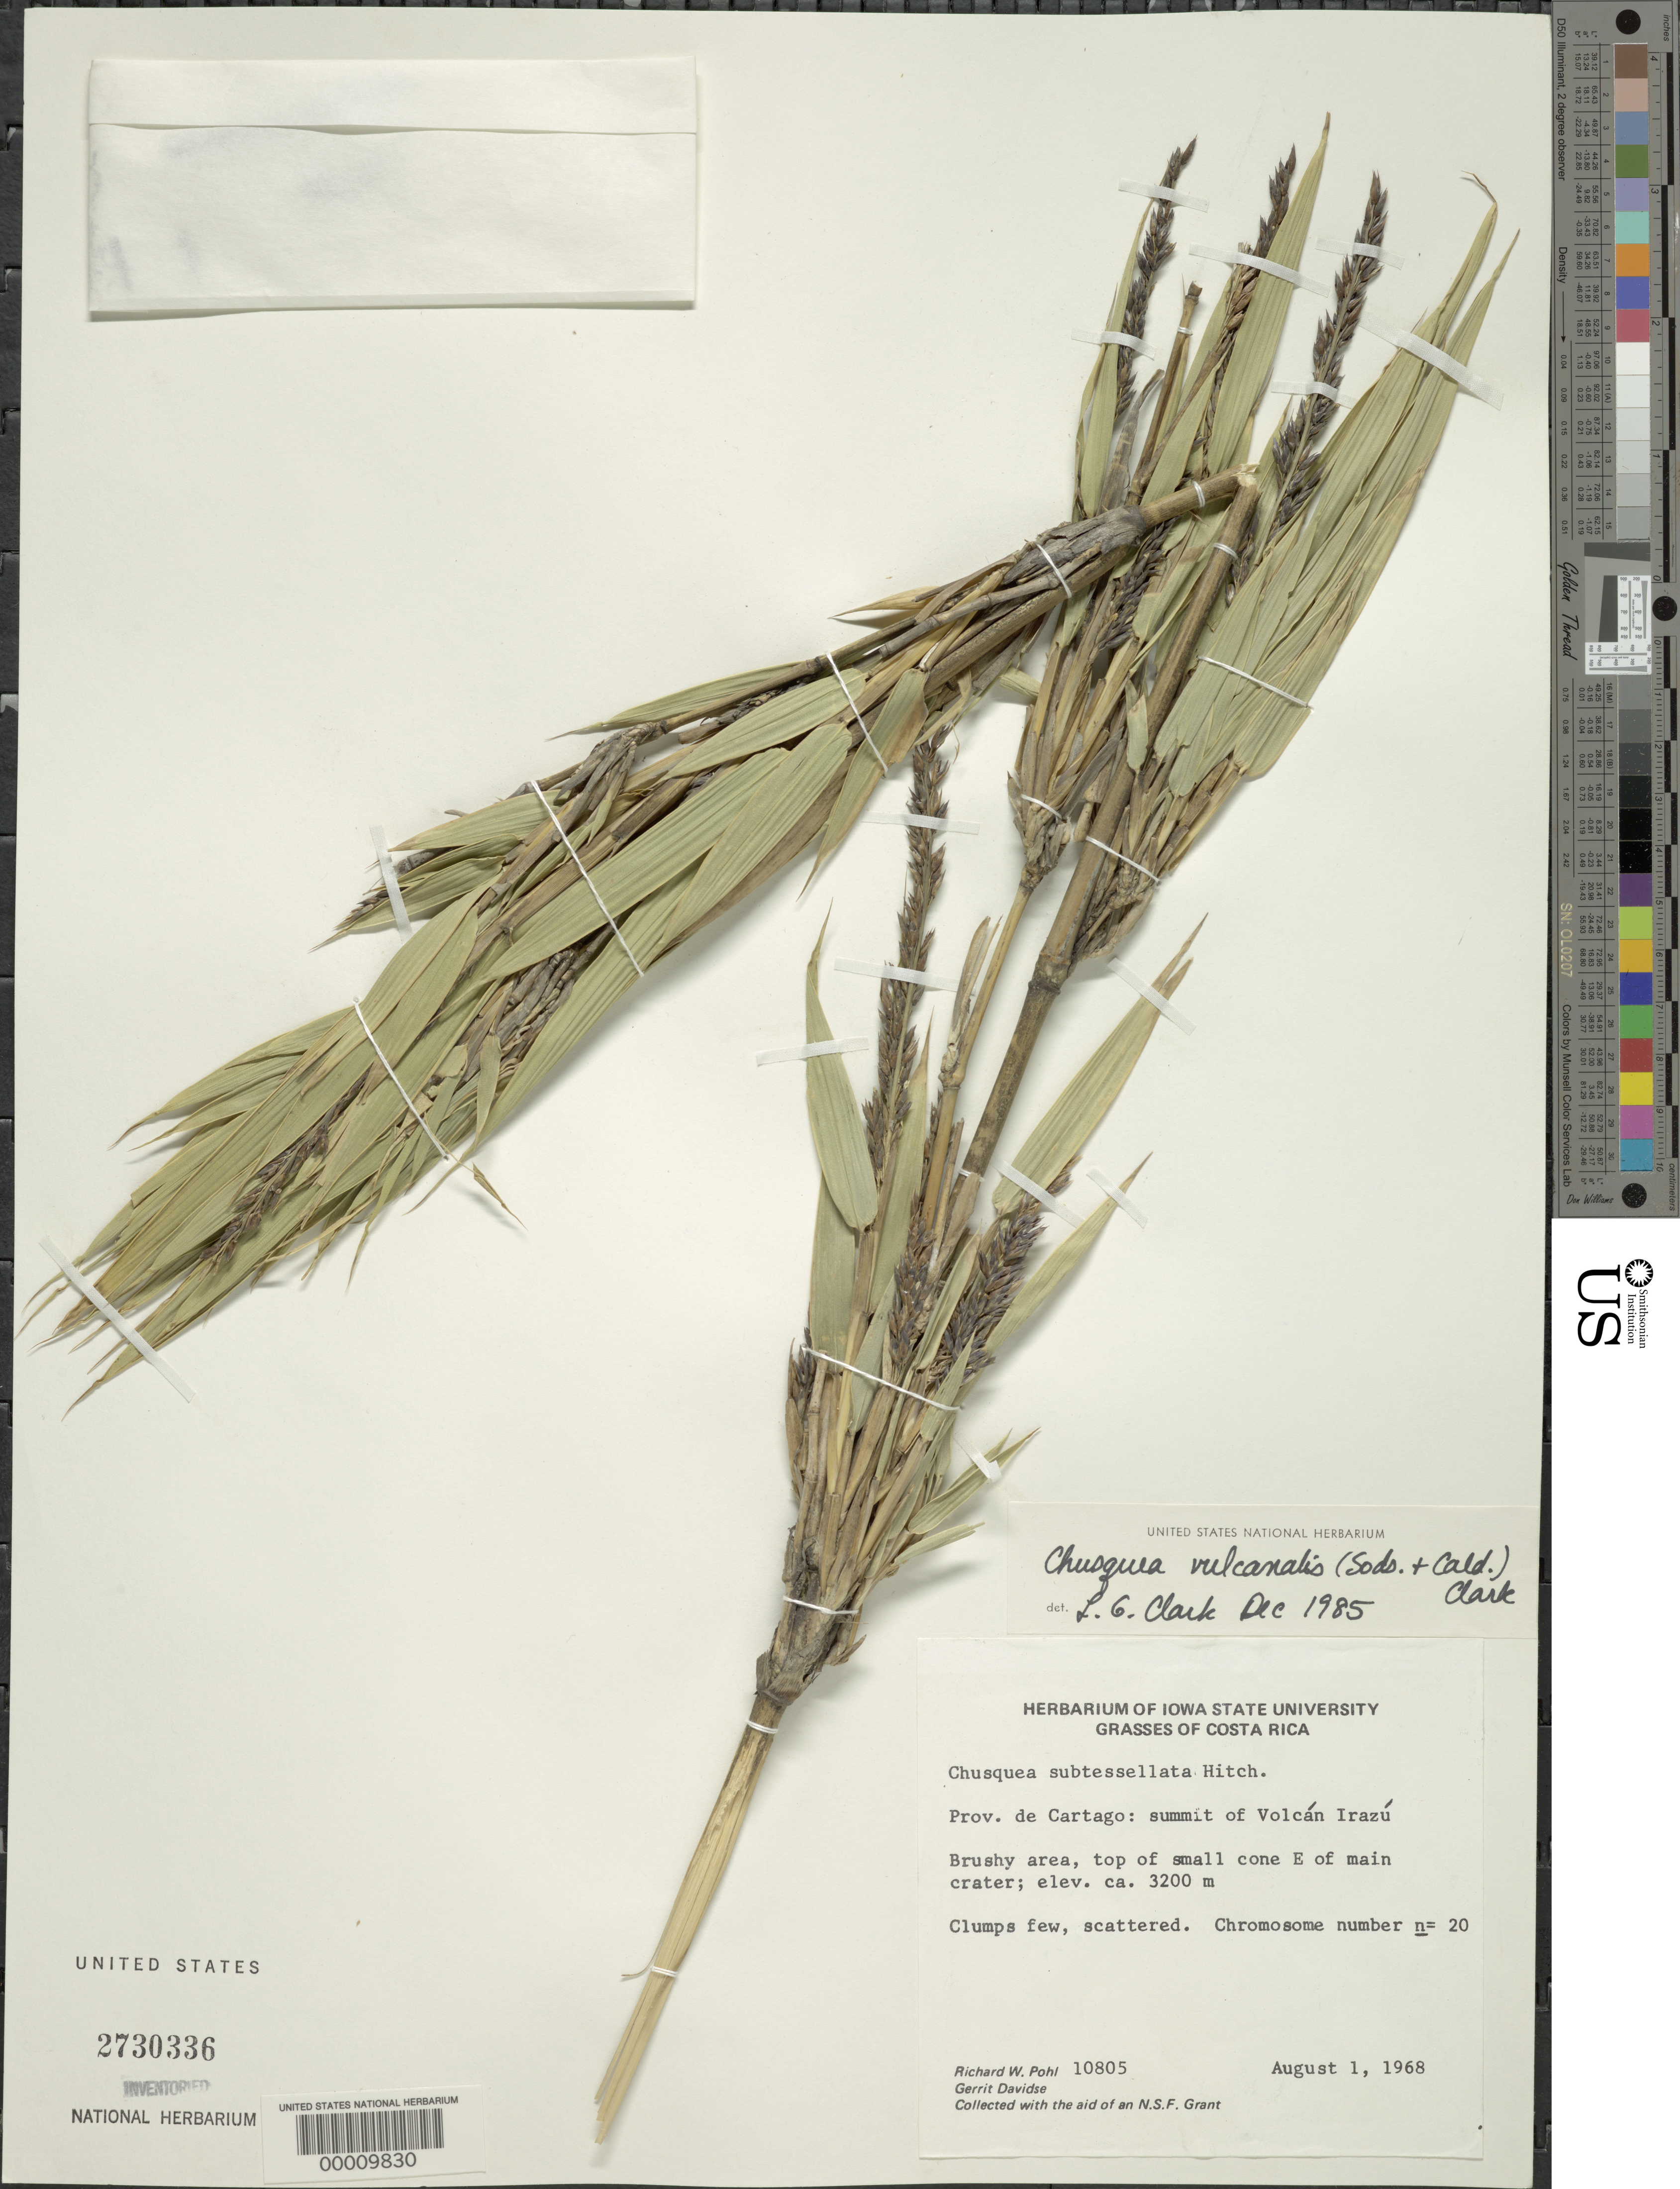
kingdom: Plantae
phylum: Tracheophyta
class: Liliopsida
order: Poales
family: Poaceae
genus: Chusquea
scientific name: Chusquea vulcanalis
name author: (Soderstr. & C. E. Calderón) L.G. Clark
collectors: R. W. Pohl & G. Davidse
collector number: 10805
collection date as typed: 01 Aug 1968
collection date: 1968-08-01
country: Costa Rica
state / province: Cartago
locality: Volcan Irazu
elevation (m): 3200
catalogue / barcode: US 2730336